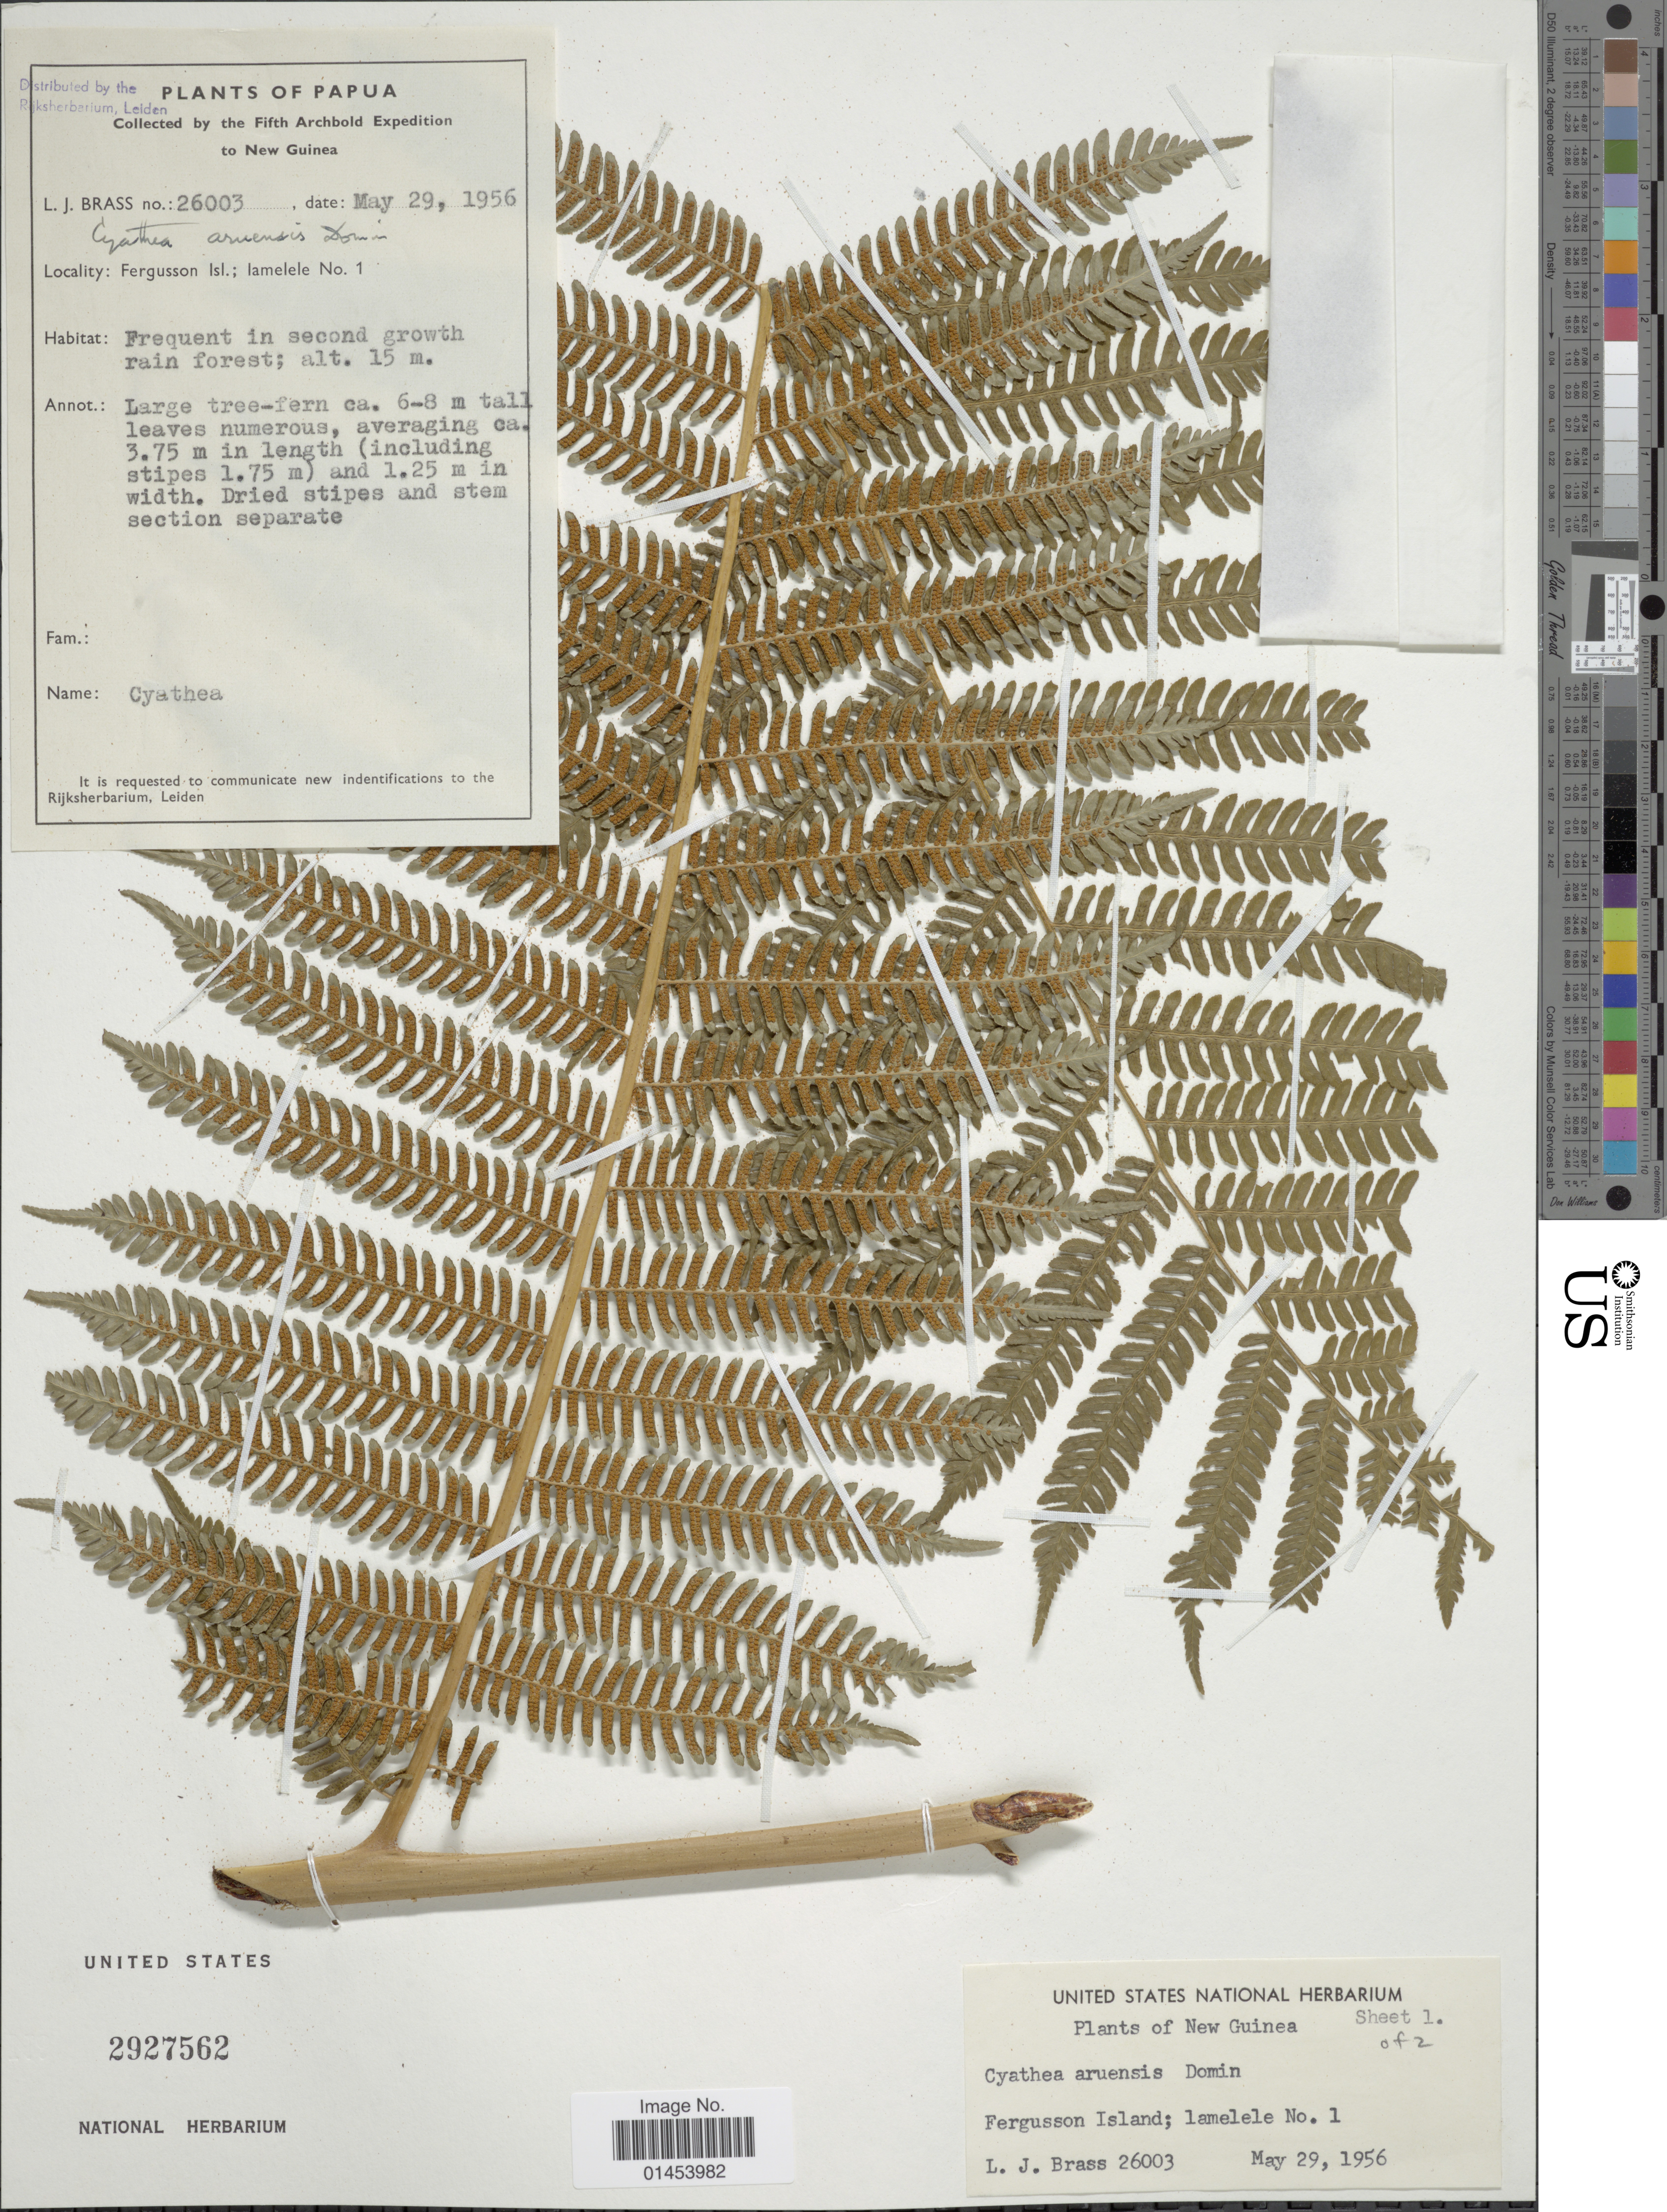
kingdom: Plantae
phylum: Tracheophyta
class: Polypodiopsida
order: Cyatheales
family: Cyatheaceae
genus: Cyathea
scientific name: Cyathea rumphiana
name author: (Alderw.) Merr.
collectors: L. J. Brass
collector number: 26003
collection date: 1956-05-29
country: Papua New Guinea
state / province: Milne Bay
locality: Fergusson Isl.; lamelele No. 1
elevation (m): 15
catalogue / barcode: US 2927562